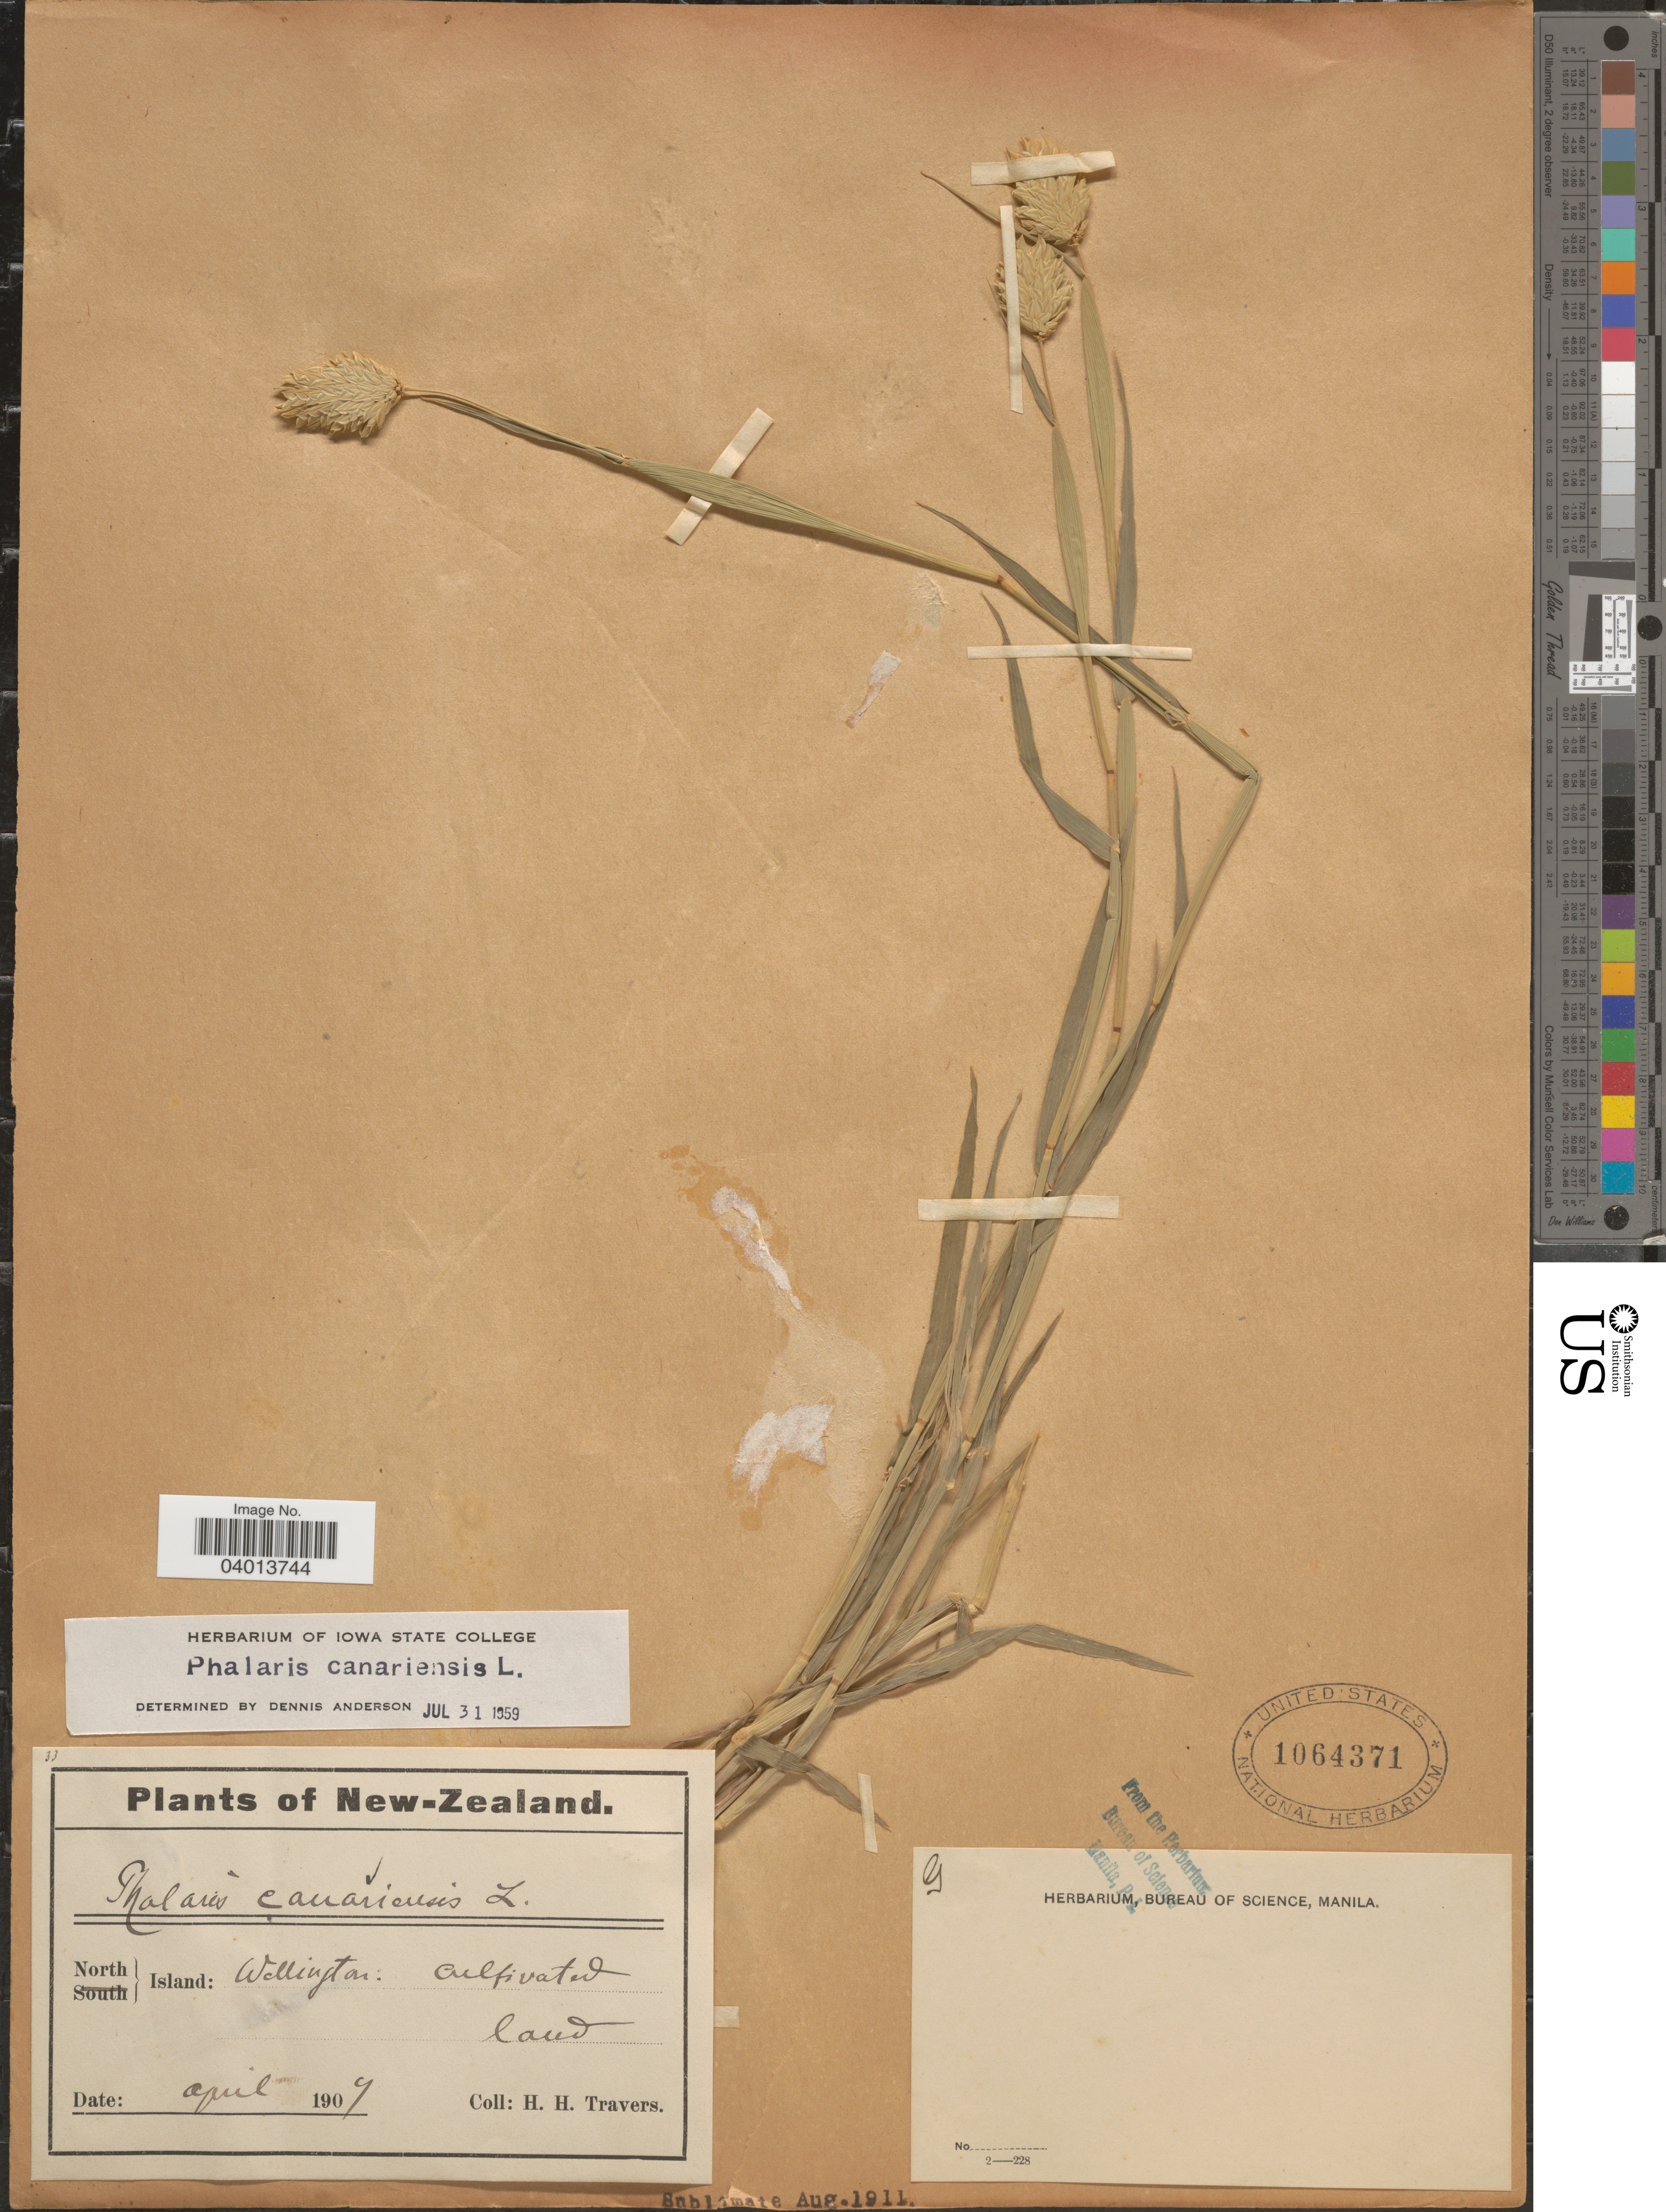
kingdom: Plantae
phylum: Tracheophyta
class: Liliopsida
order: Poales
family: Poaceae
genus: Phalaris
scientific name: Phalaris canariensis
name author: L.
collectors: H. Travers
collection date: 1909-04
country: New Zealand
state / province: Wellington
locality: North Island: Wellington.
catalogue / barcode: US 1064371